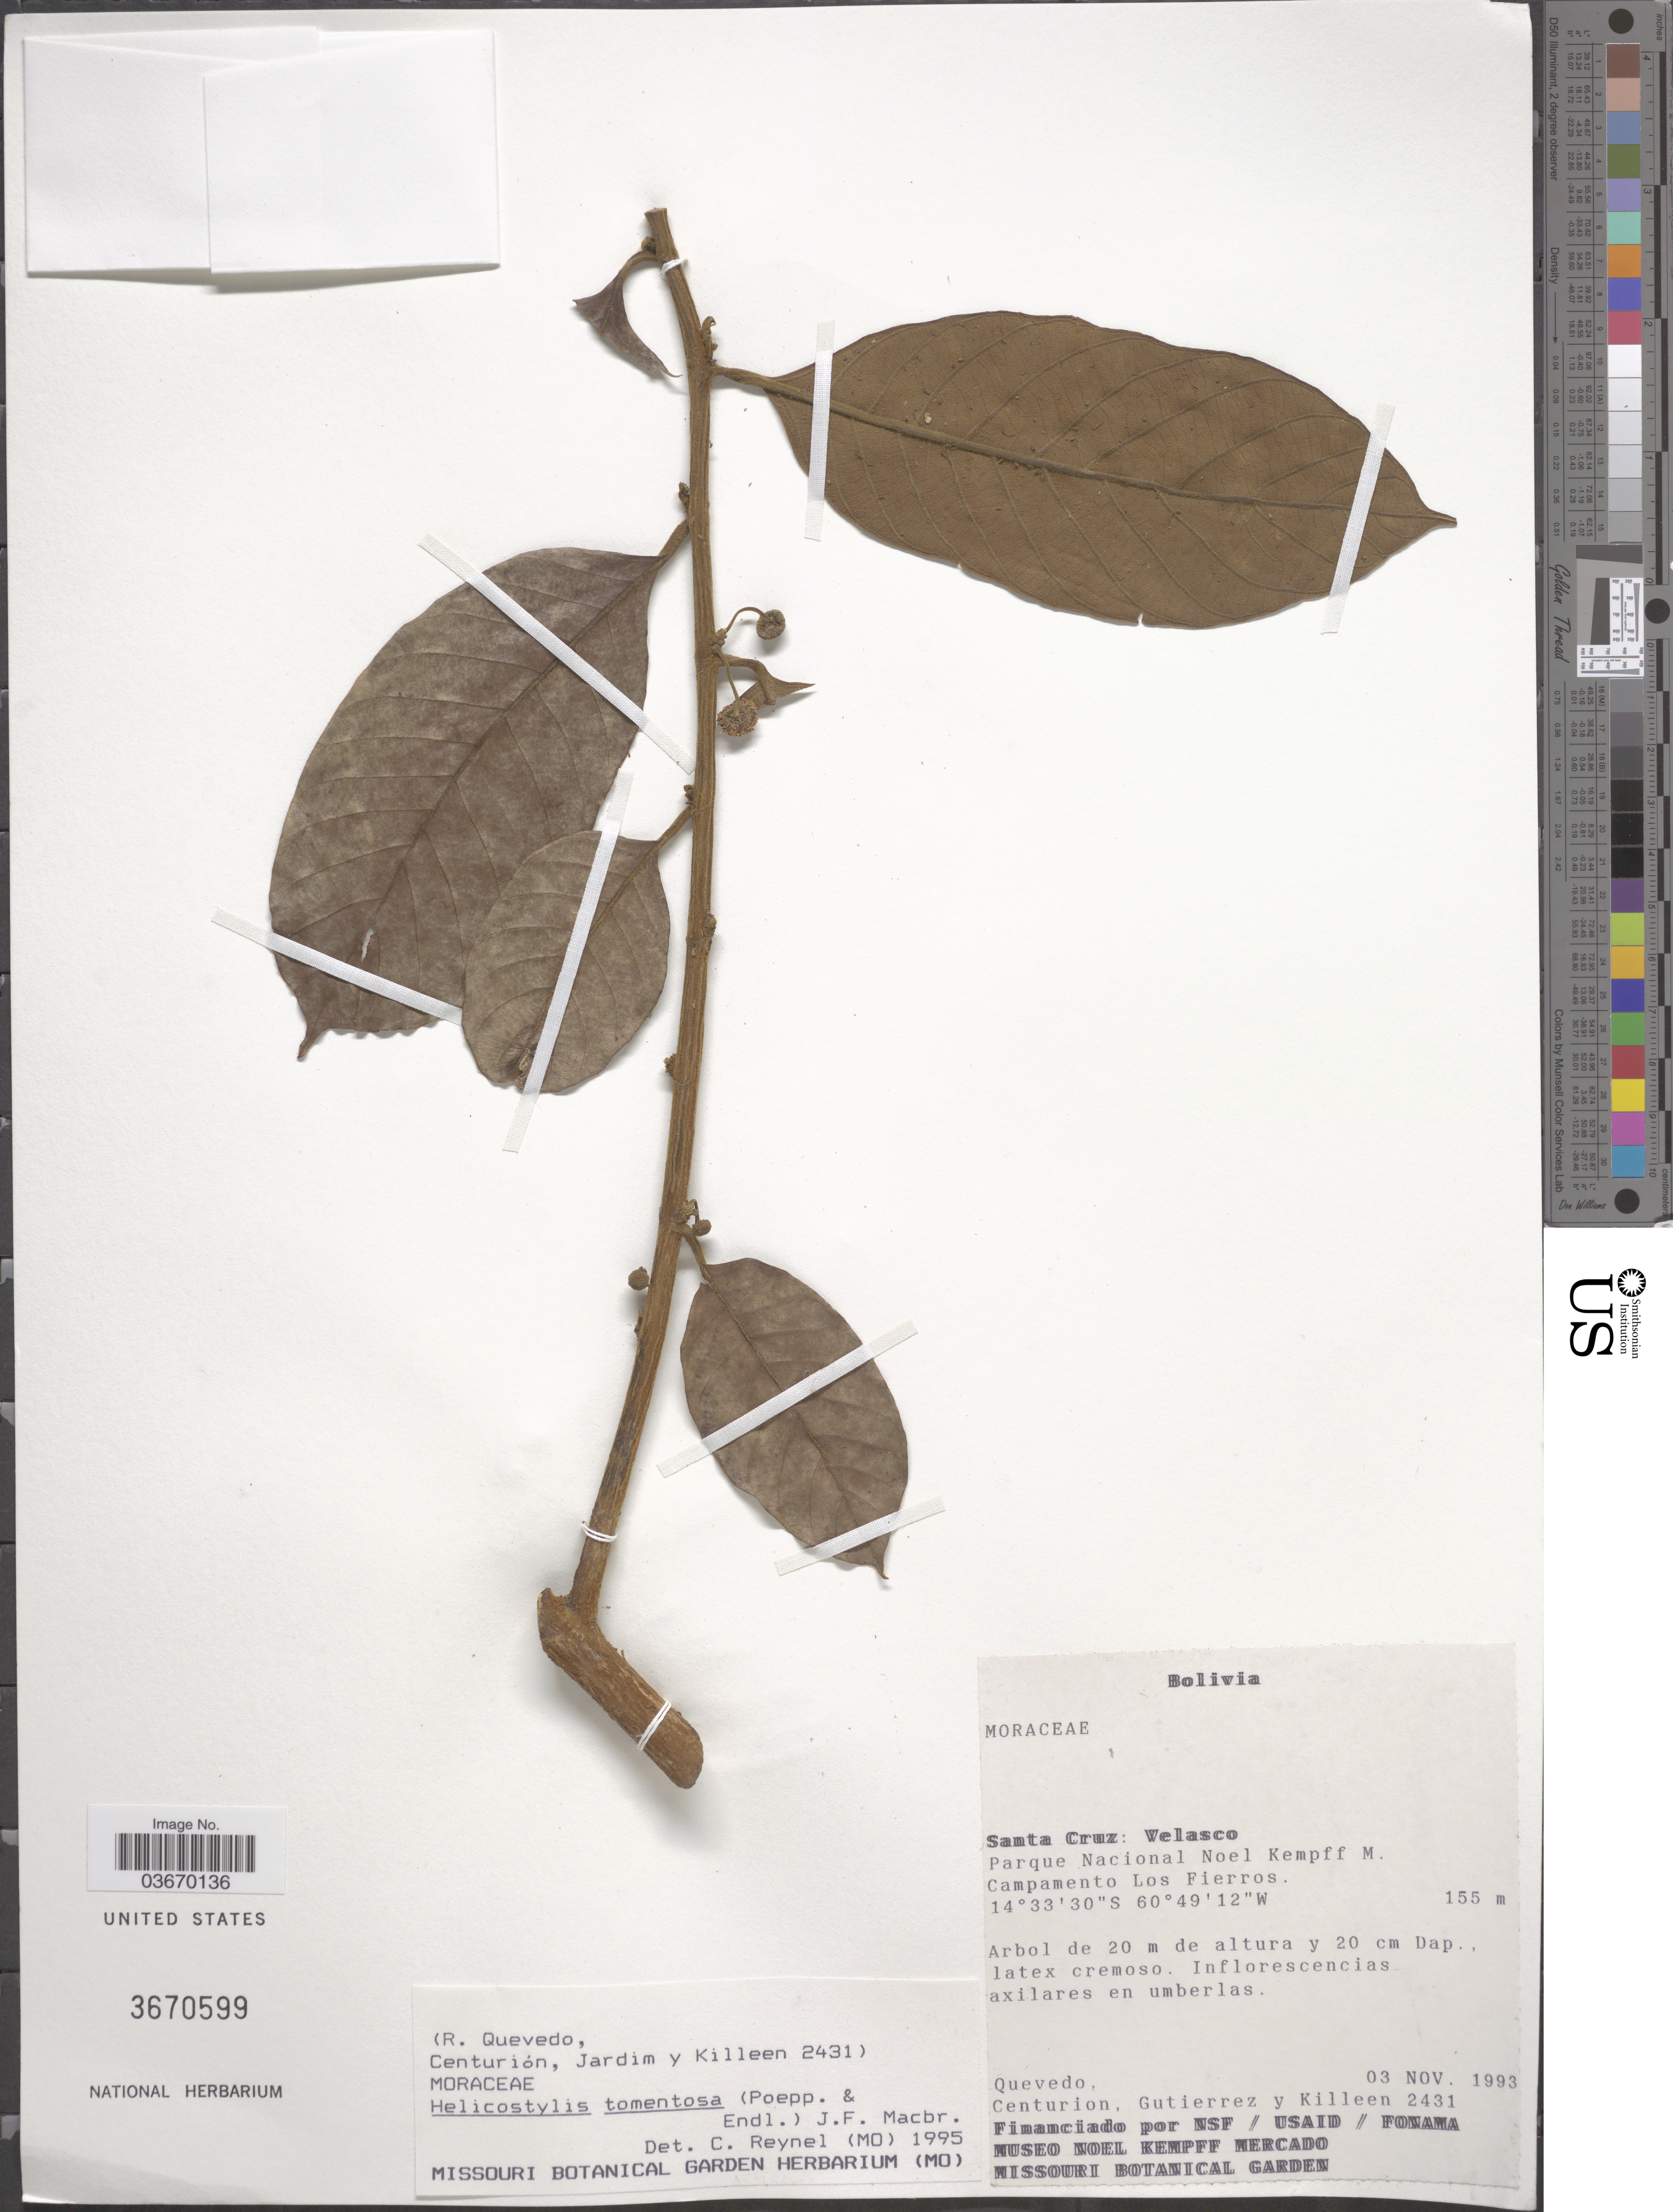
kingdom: Plantae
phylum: Tracheophyta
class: Magnoliopsida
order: Rosales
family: Moraceae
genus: Helicostylis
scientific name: Helicostylis tomentosa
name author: (Poepp. & Endl.) Rusby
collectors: -- Quevedo, Centurion, --, -. Gutierrez & Killeen, --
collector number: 2431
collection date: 1993-11-03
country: Bolivia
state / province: Santa Cruz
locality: Velasco. Parque Nacional Noel Kempff M. Campamento Los Fierros.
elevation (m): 155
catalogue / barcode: US 3670599